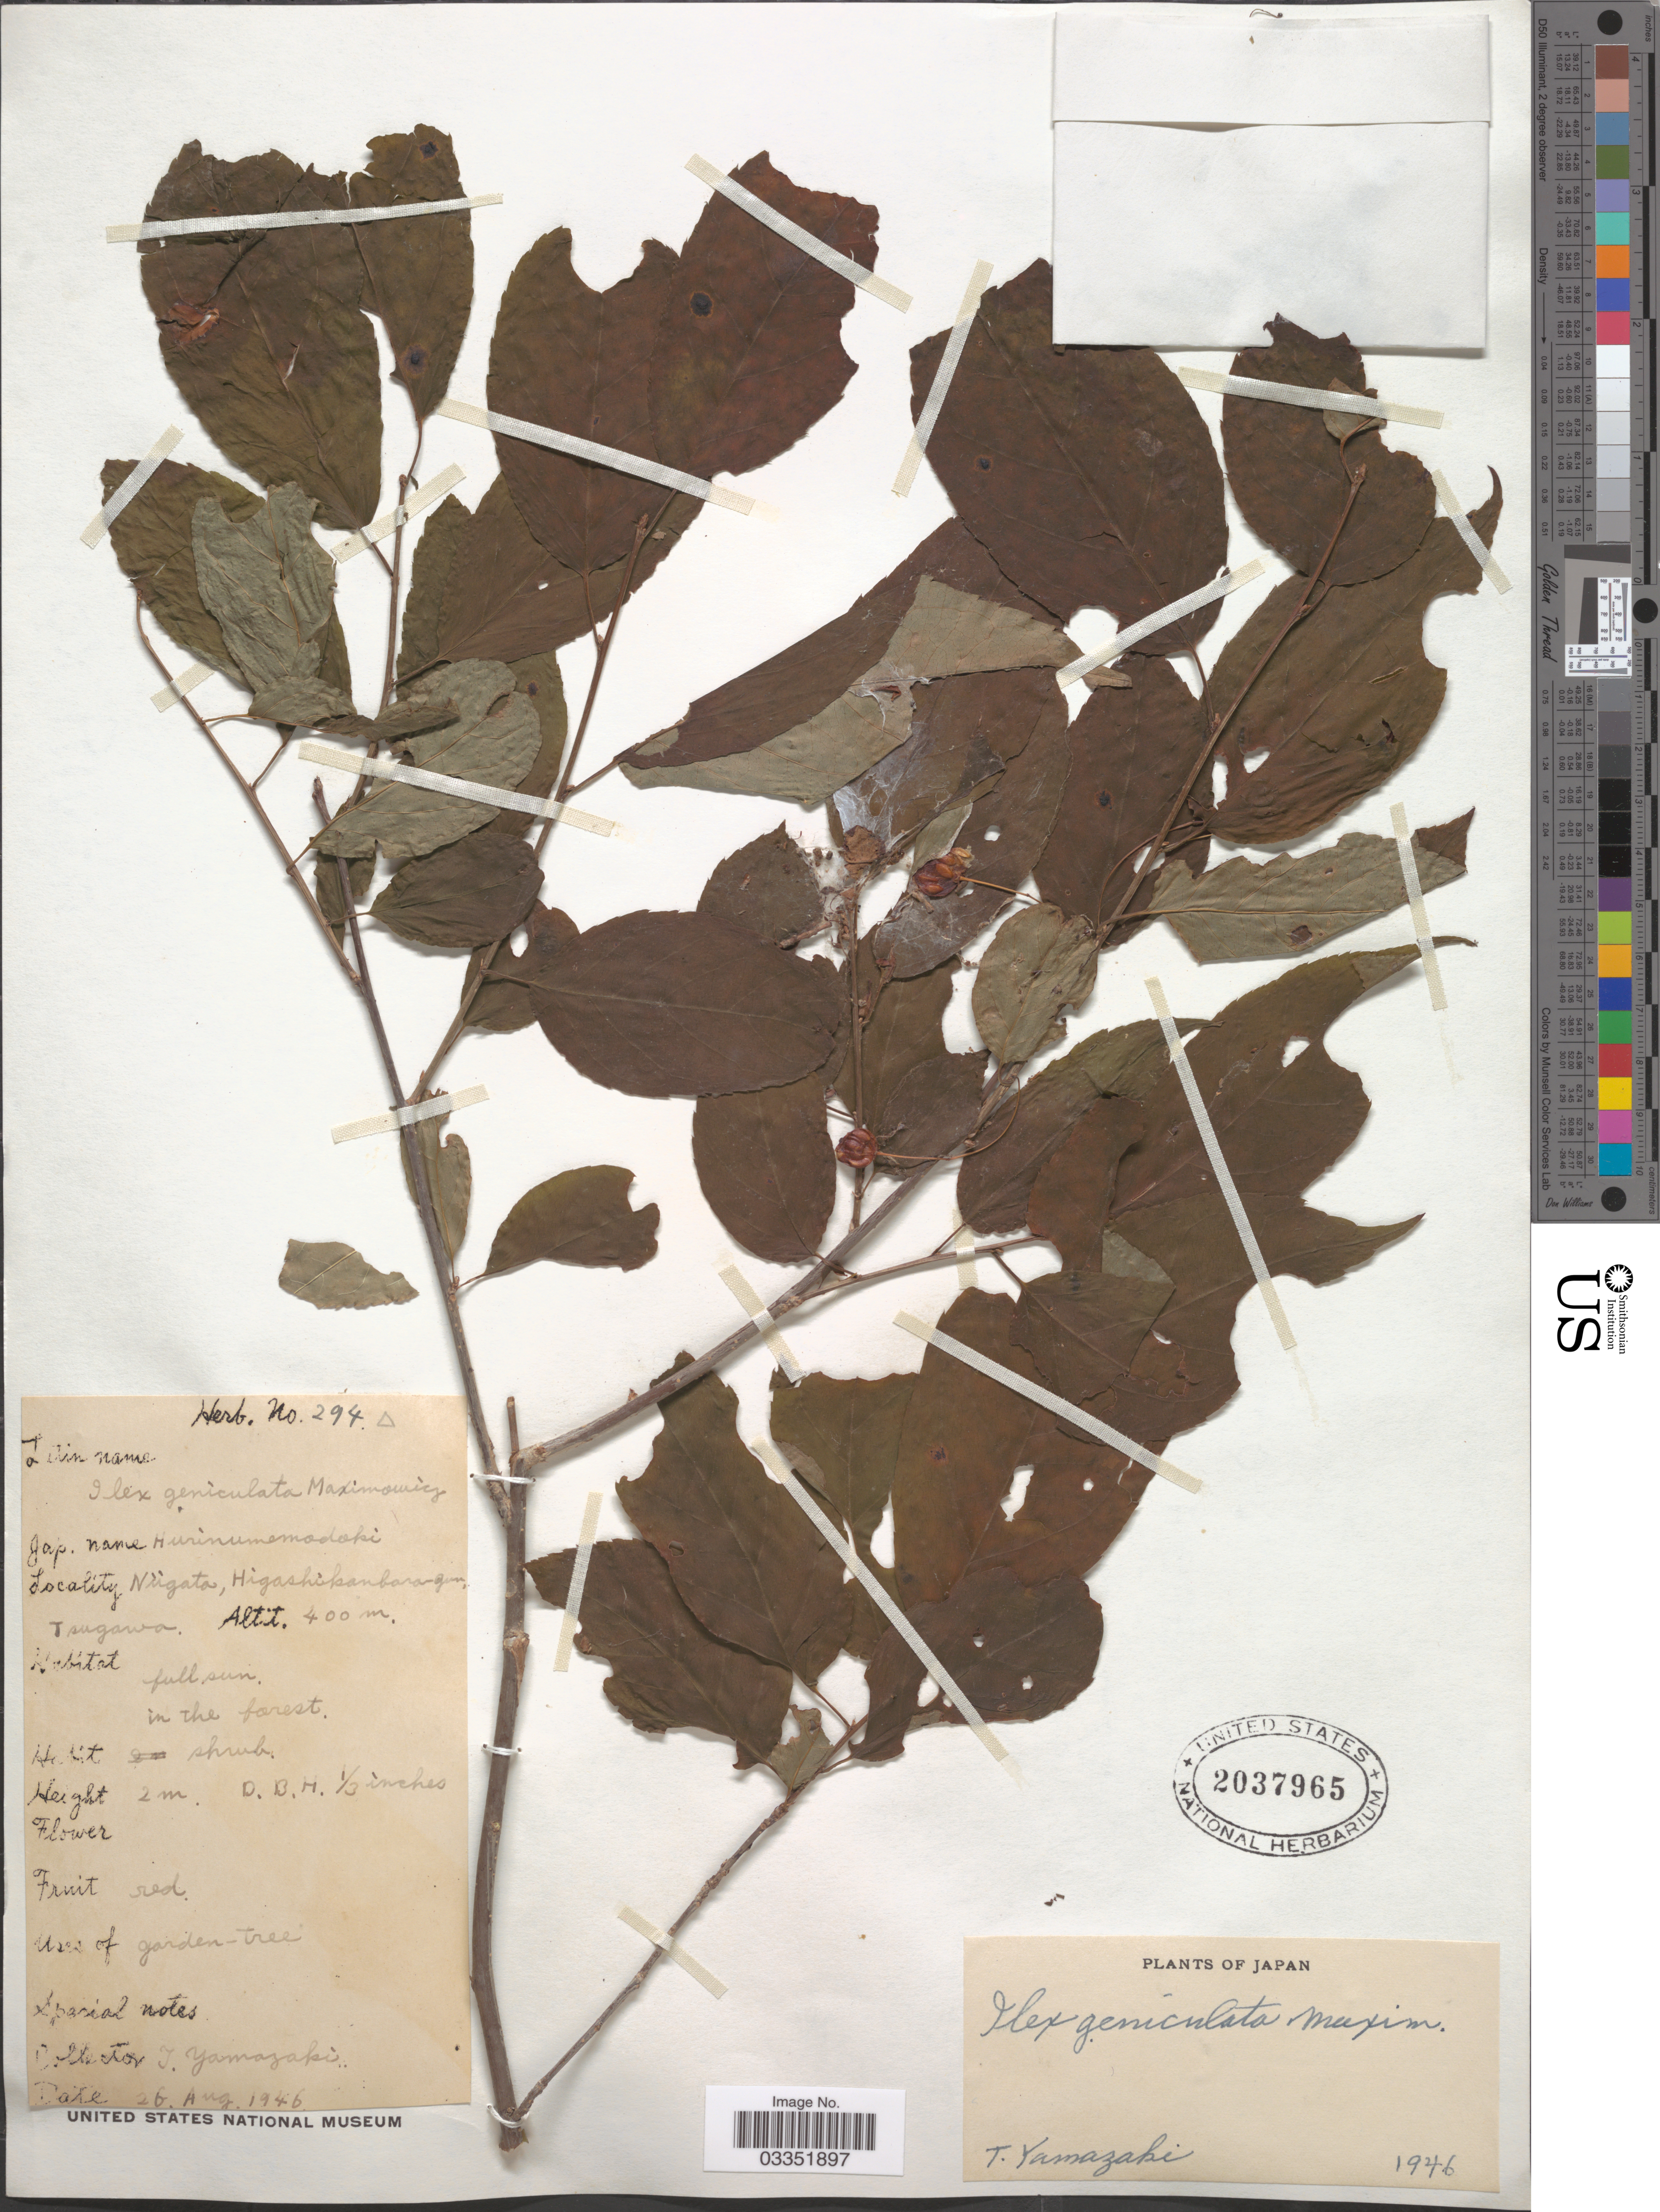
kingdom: Plantae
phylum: Tracheophyta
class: Magnoliopsida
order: Aquifoliales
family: Aquifoliaceae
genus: Ilex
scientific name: Ilex geniculata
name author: Maxim.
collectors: T. Yamazaki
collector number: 294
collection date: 1946-08-28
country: Japan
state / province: Niigata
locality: Higashikanbaragun, Tsugawa.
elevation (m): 400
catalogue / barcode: US 2037965